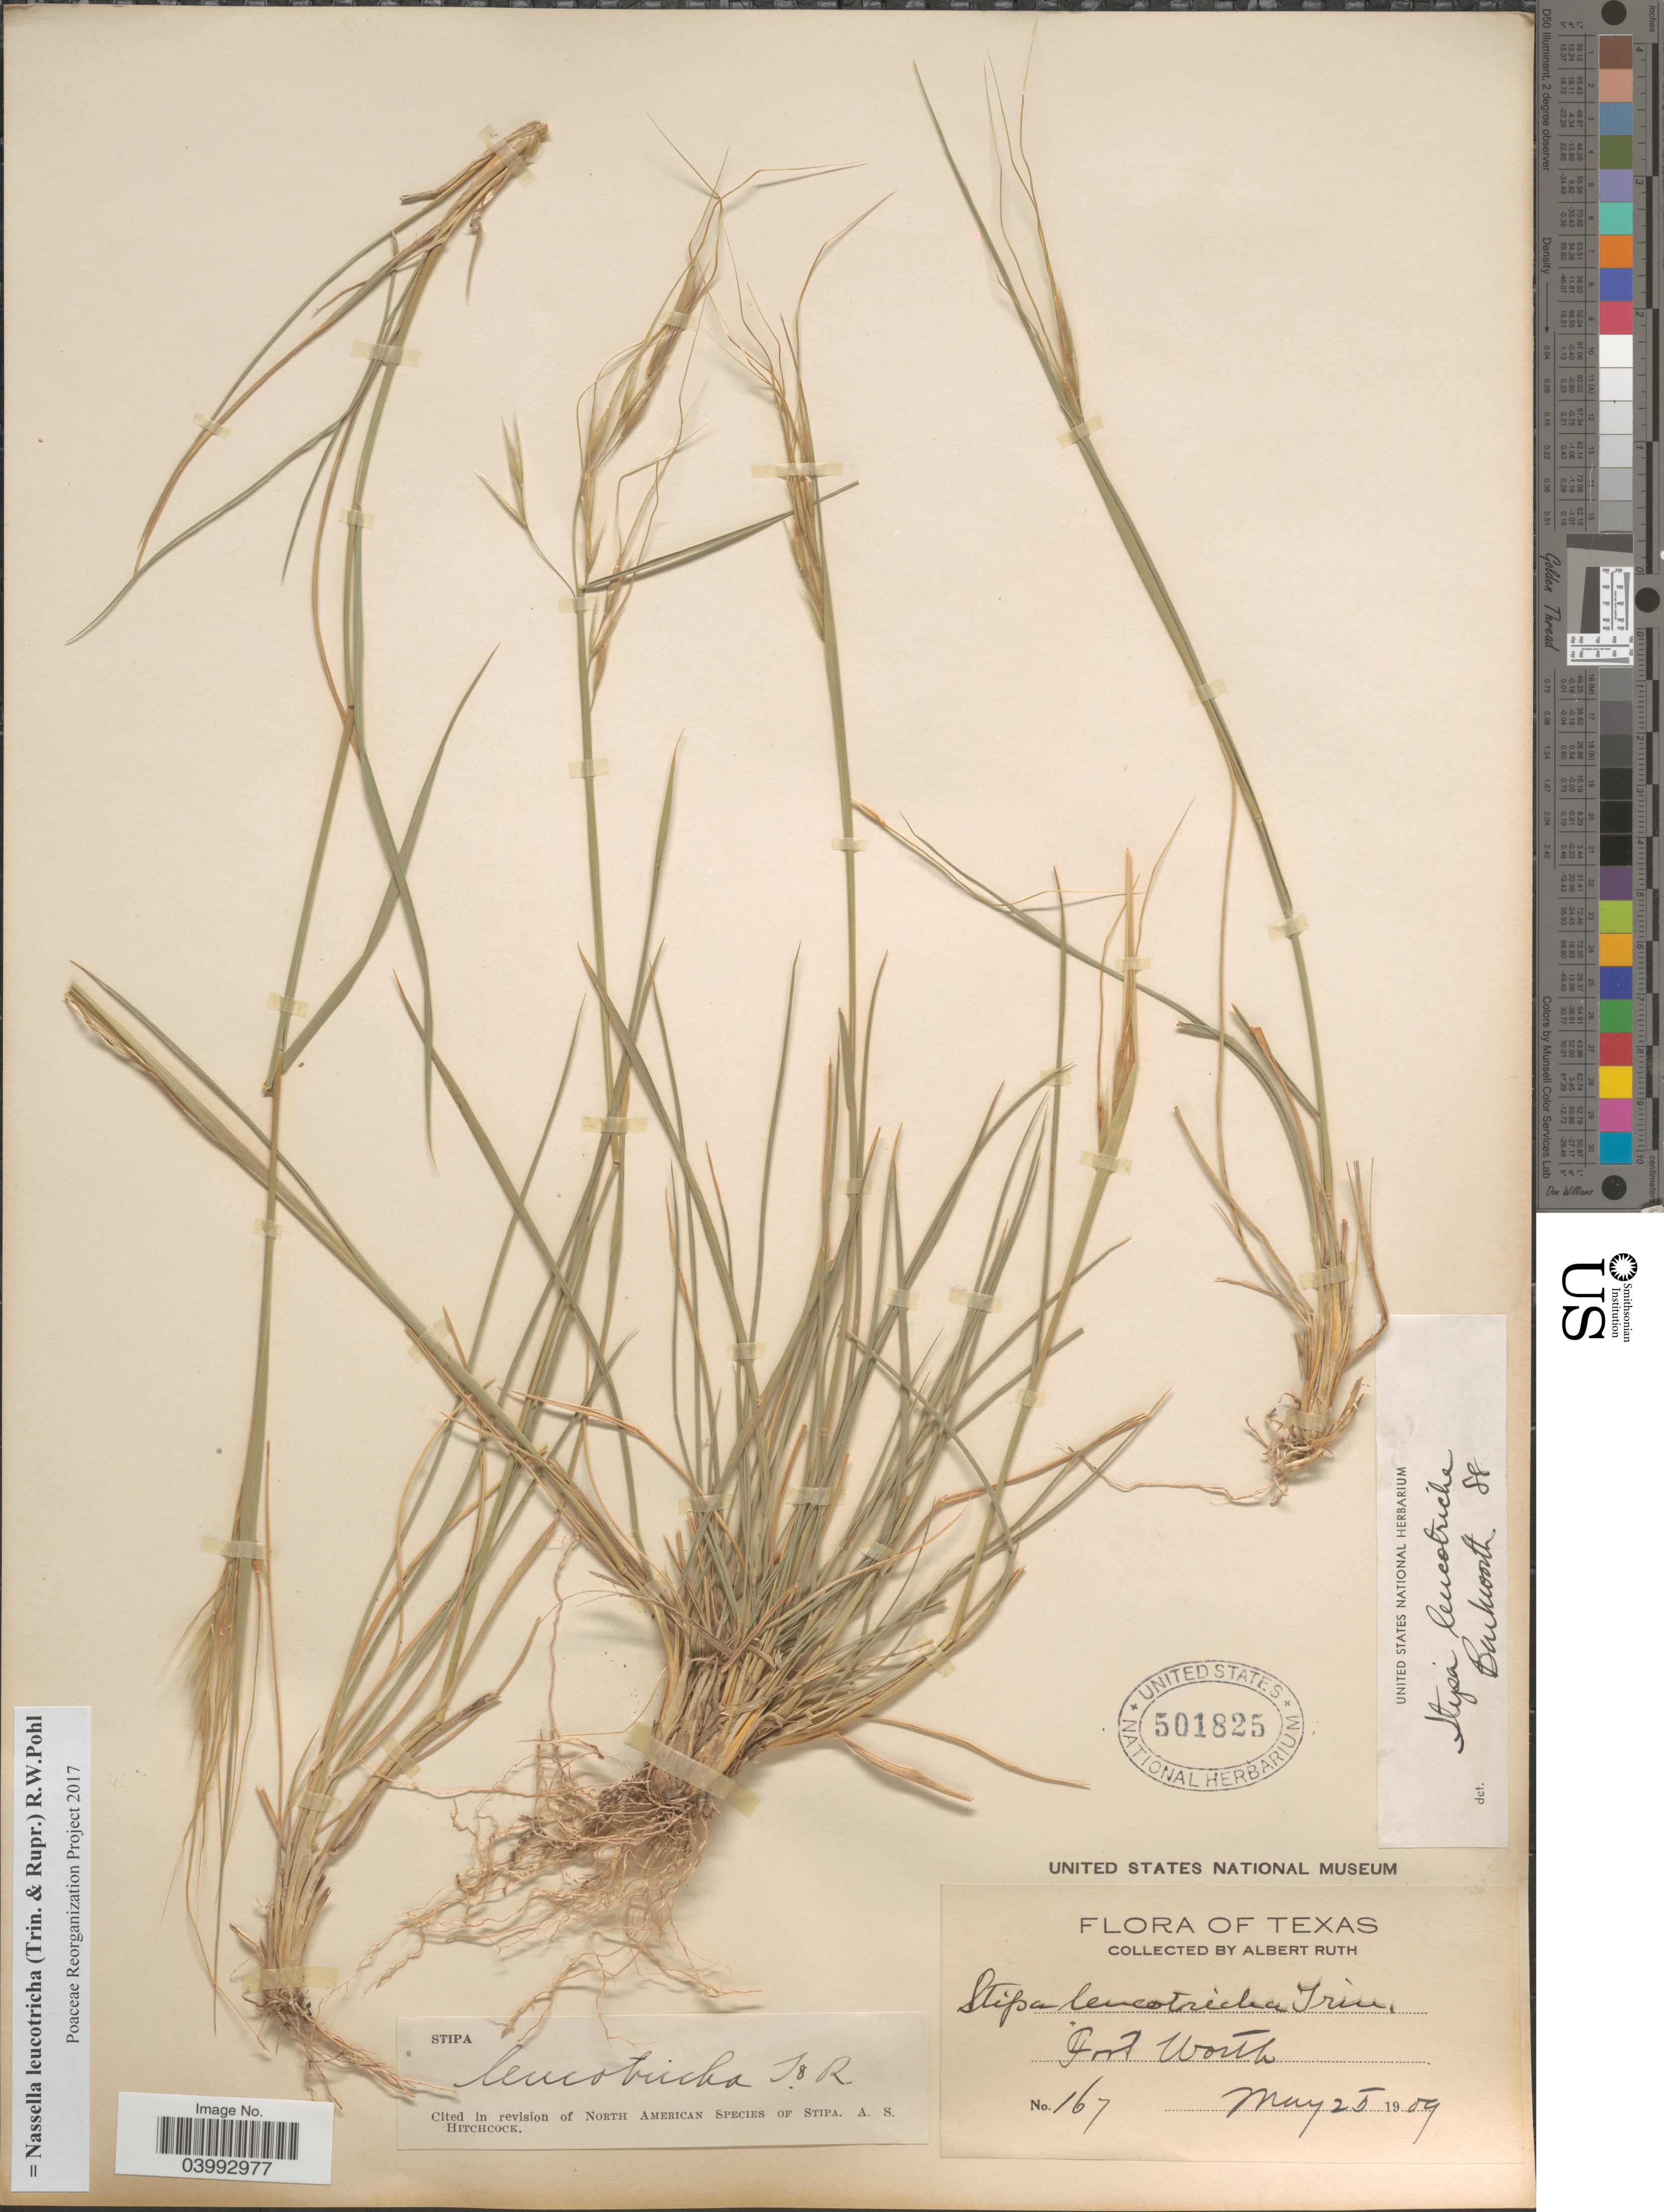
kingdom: Plantae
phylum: Tracheophyta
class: Liliopsida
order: Poales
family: Poaceae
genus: Nassella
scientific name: Nassella leucotricha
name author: (Trin. & Rupr.) R.W. Pohl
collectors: A. Ruth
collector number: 167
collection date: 1909-05-25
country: United States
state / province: Texas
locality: Fort Worth.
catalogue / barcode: US 501825